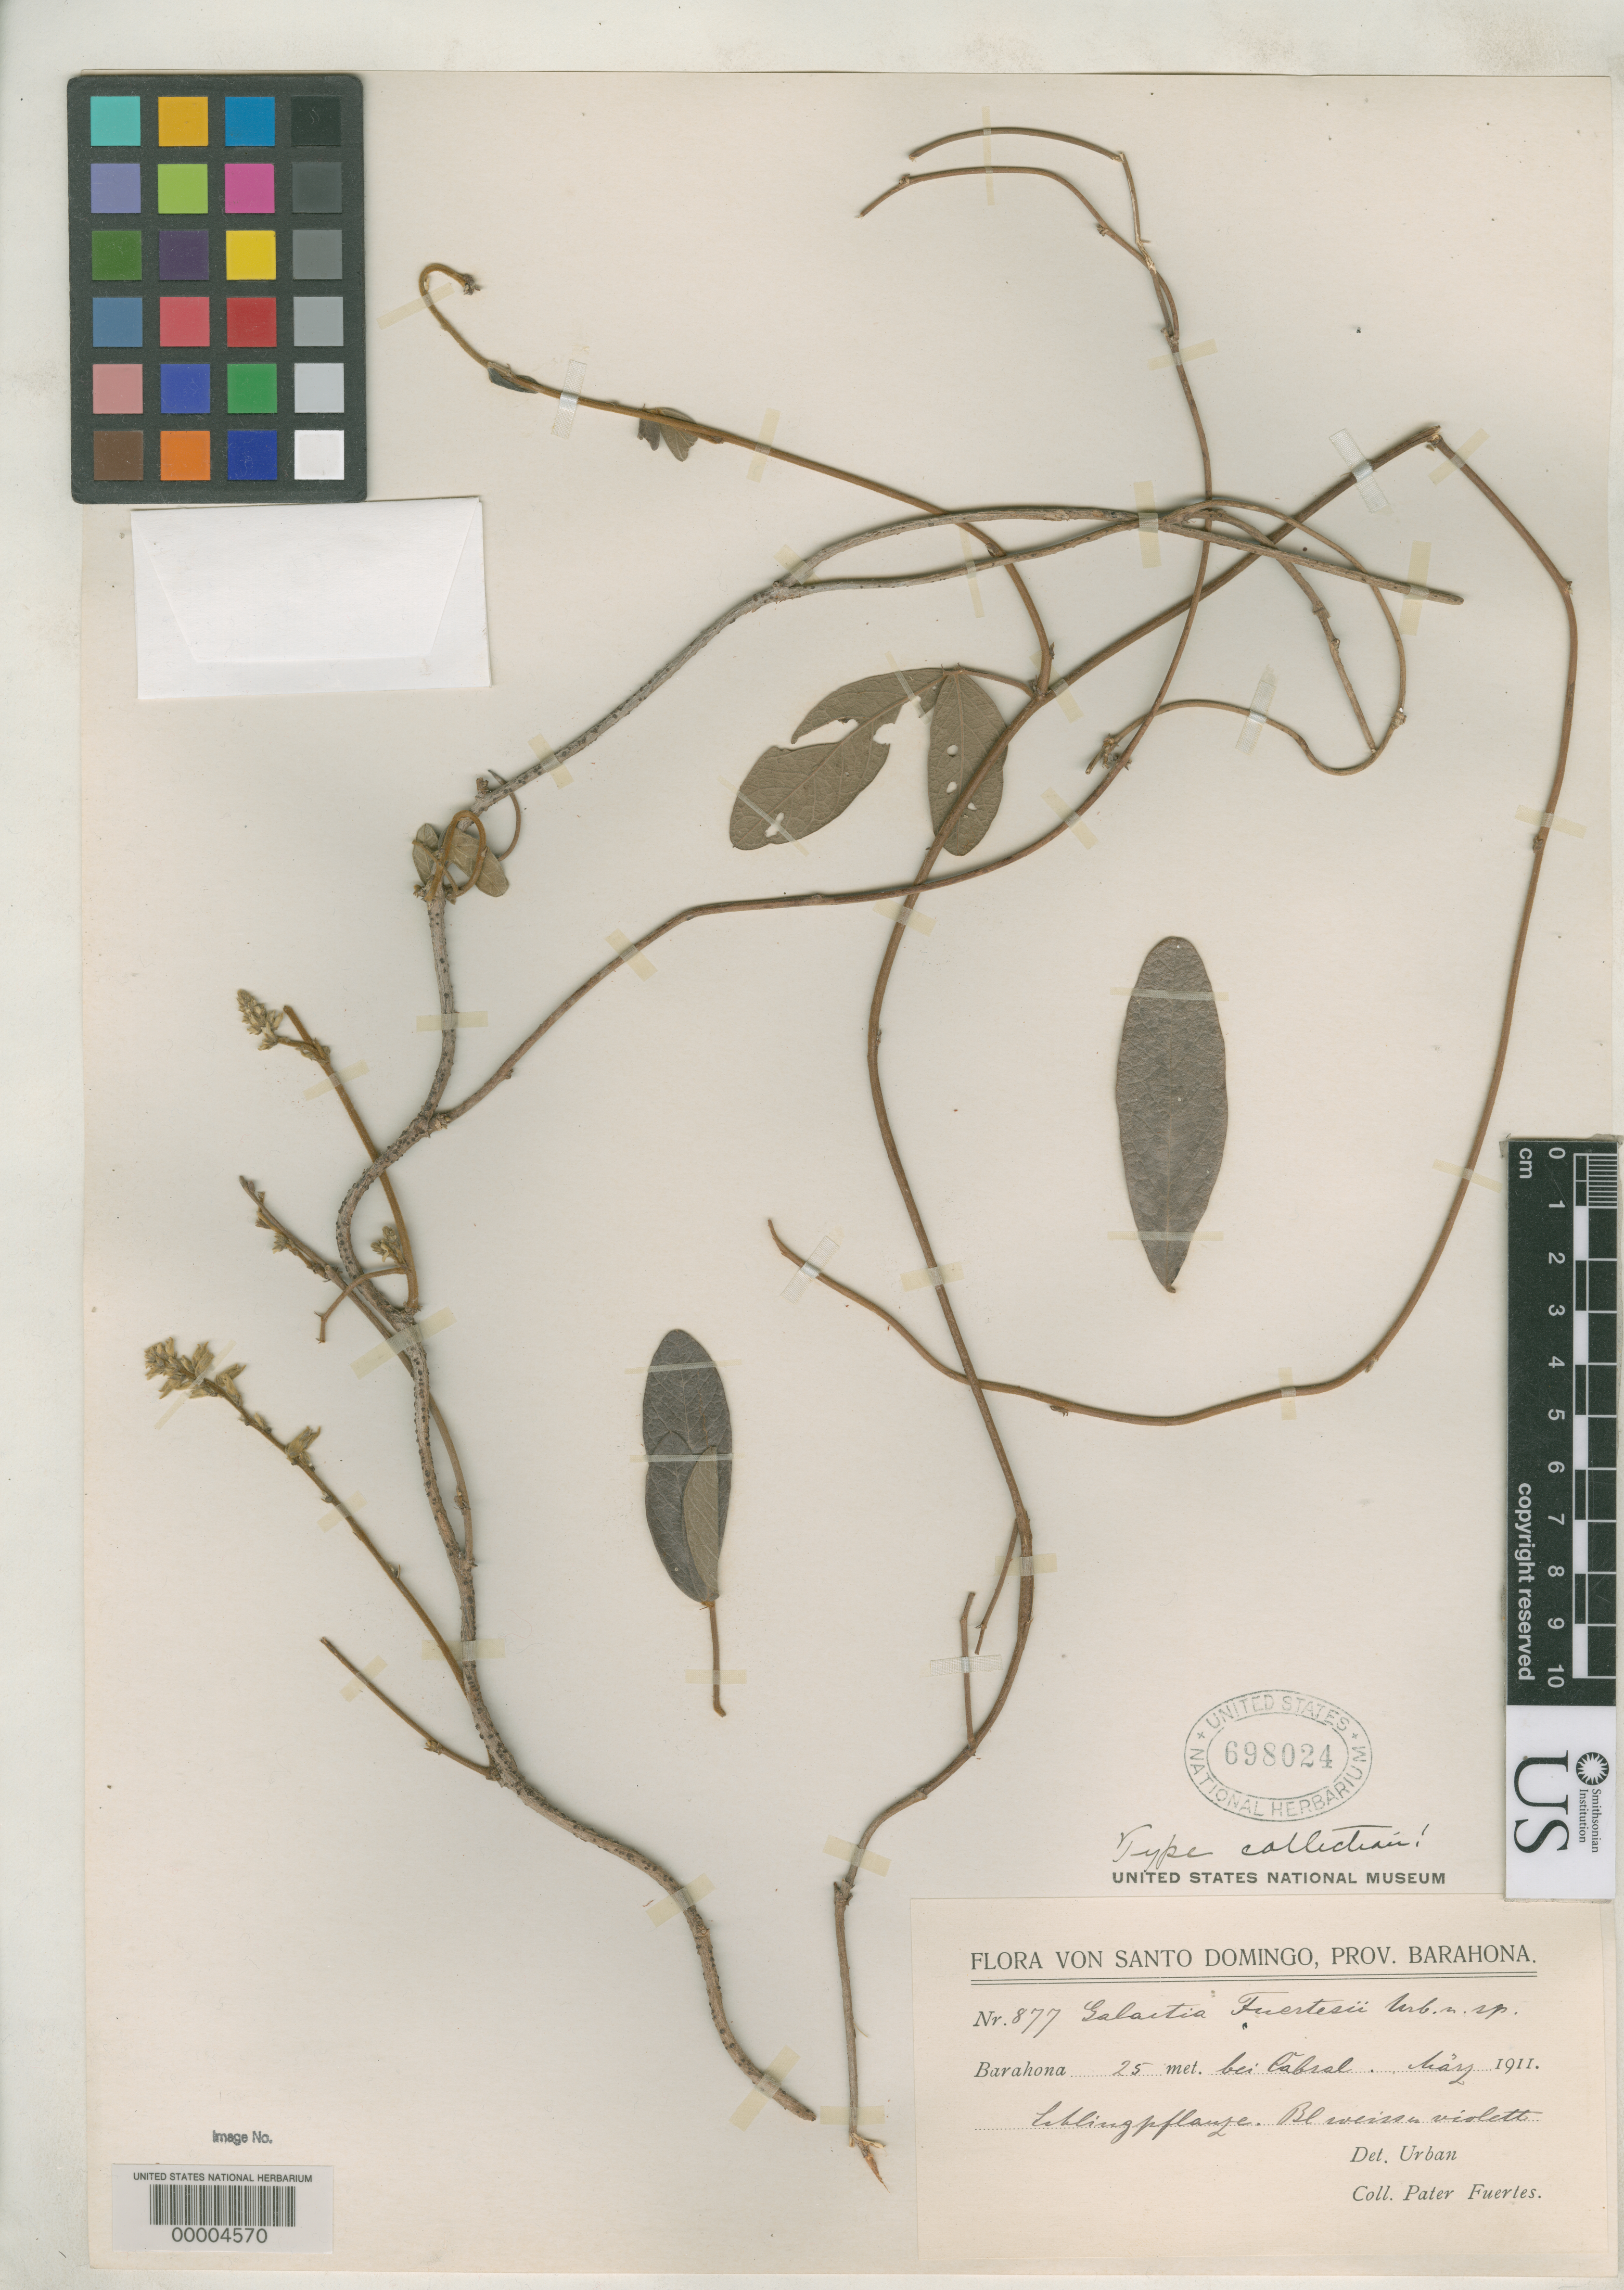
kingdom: Plantae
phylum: Tracheophyta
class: Magnoliopsida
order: Fabales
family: Fabaceae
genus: Galactia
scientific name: Galactia fuertesii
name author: Urb.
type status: Isotype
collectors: M. D. Fuertes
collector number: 877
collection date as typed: Mar 1911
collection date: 1911-03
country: Dominican Republic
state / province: Barahona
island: Hispaniola Island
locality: Near Cabral.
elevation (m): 25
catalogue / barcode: US 698024